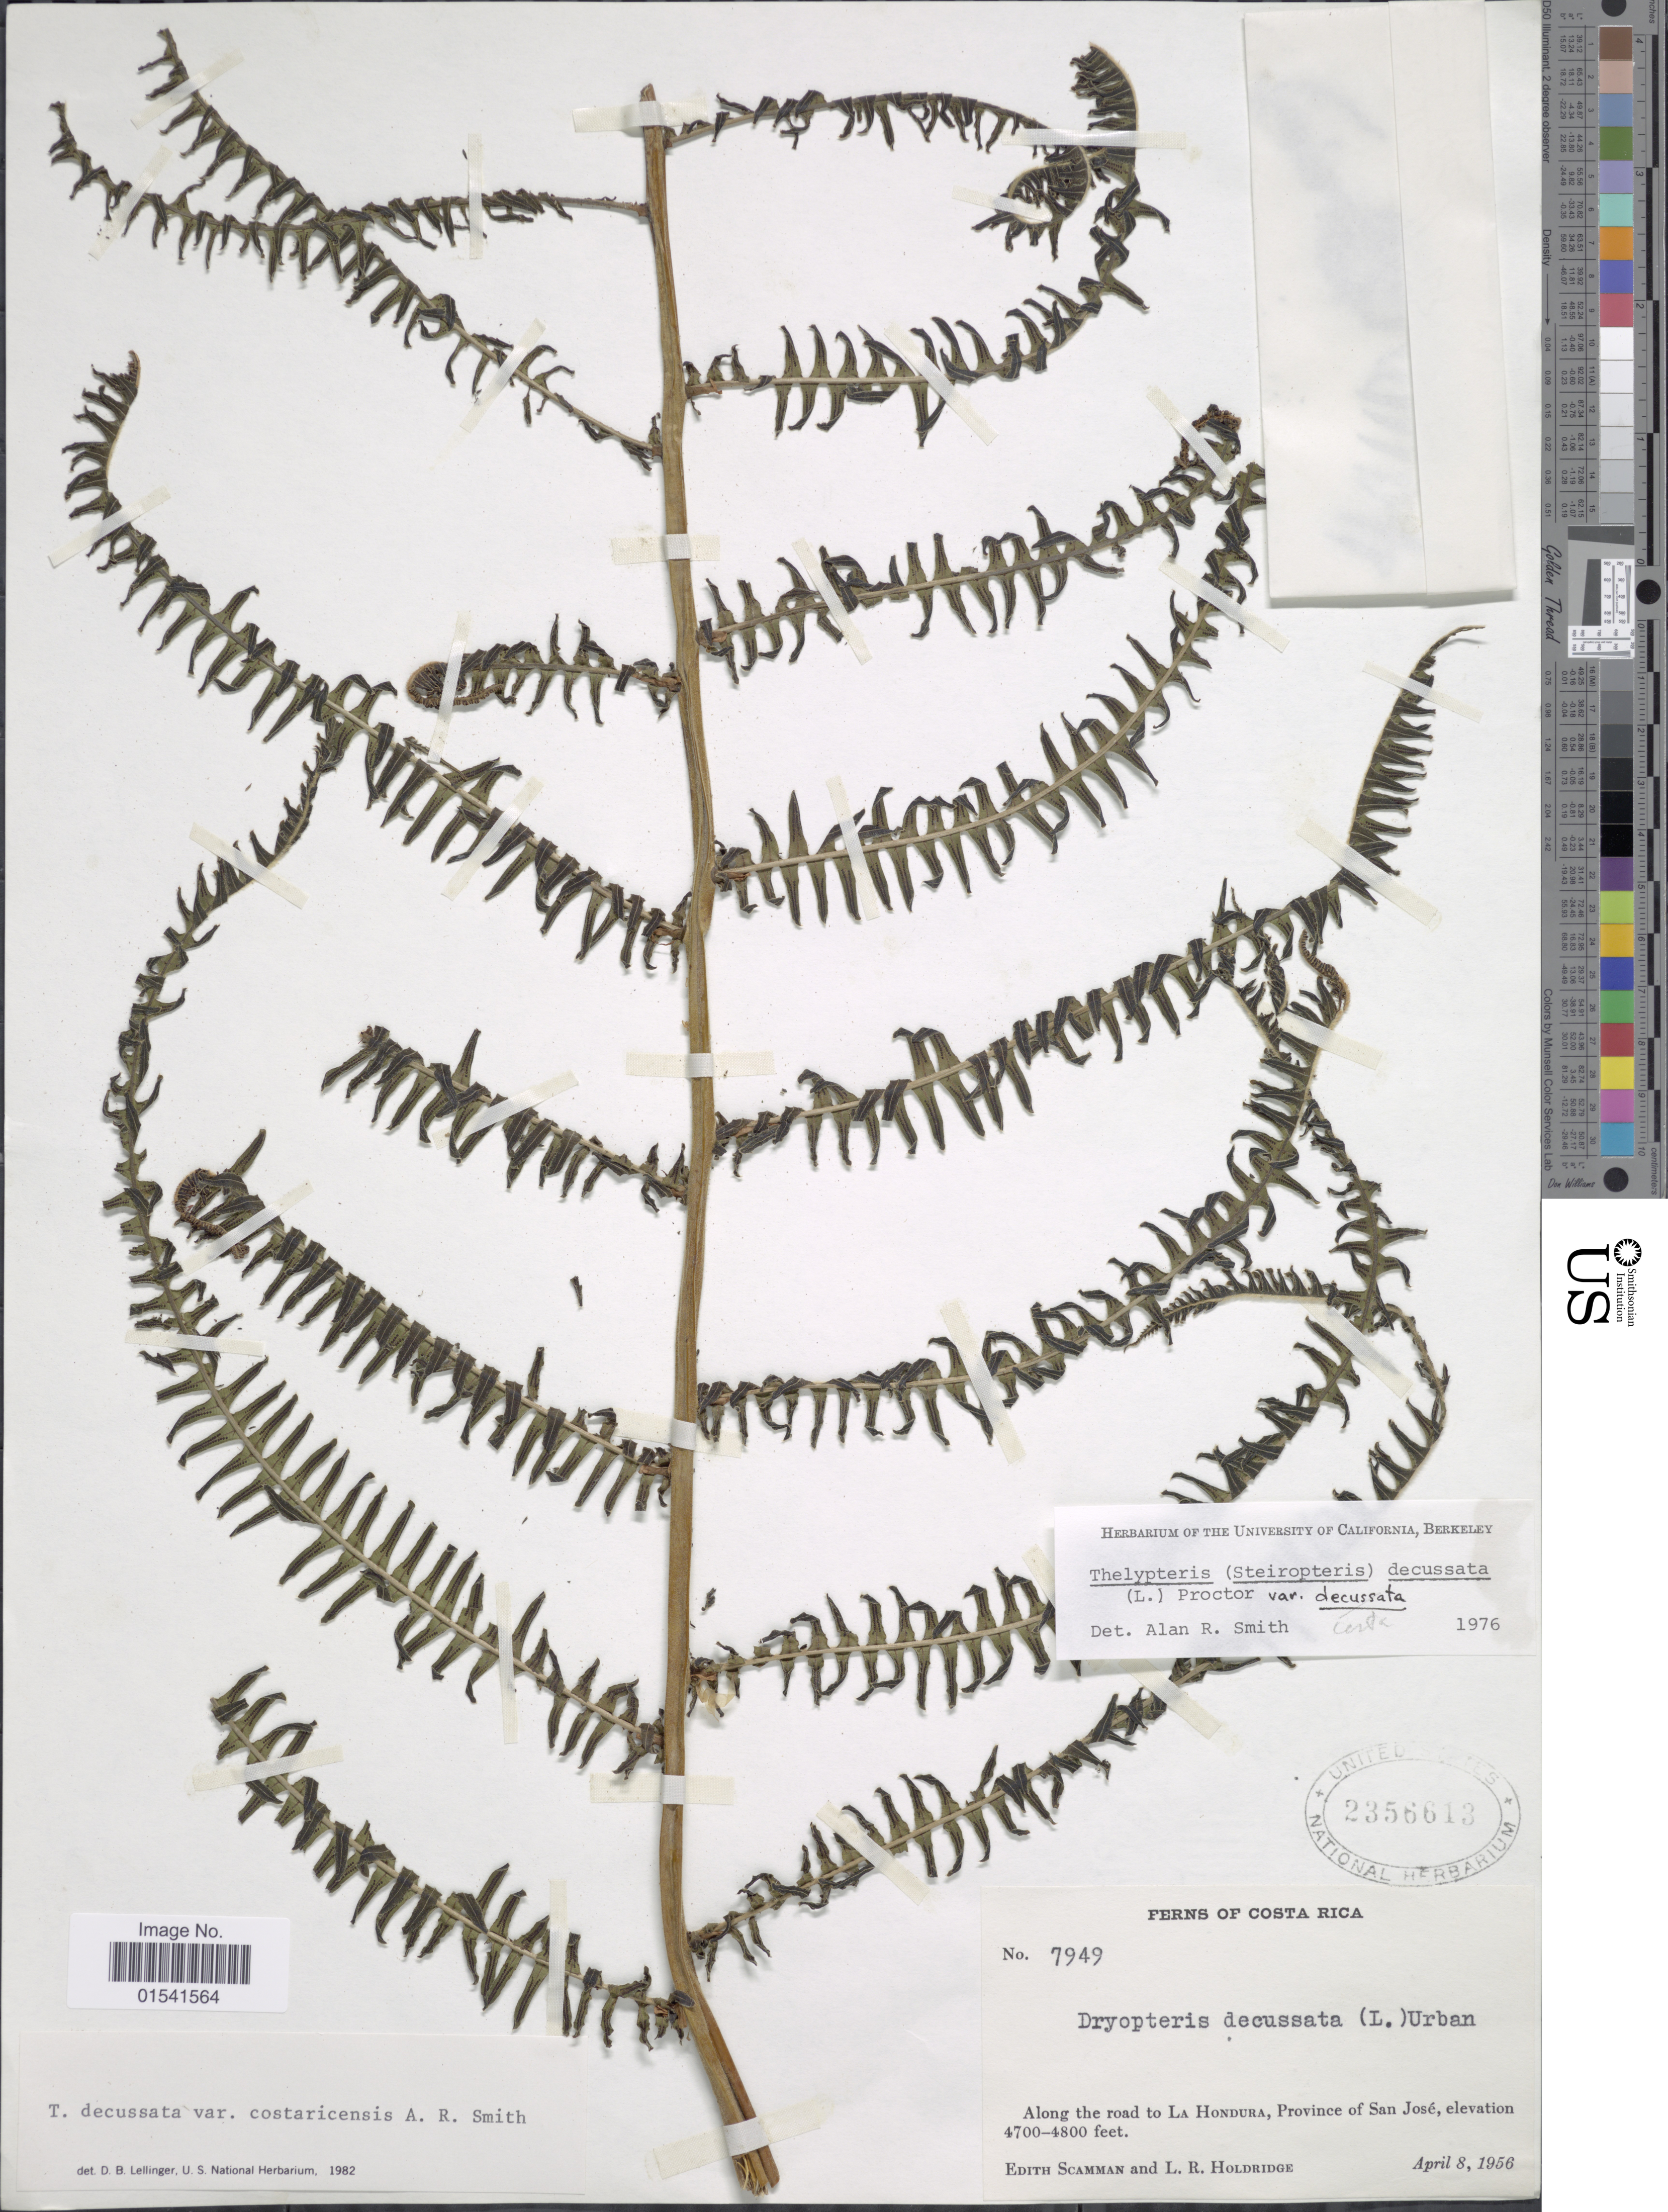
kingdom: Plantae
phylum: Tracheophyta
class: Polypodiopsida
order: Polypodiales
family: Thelypteridaceae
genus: Steiropteris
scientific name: Steiropteris decussata (L.) comb. nov., ined. 2015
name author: (L.)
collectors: E. Scamman & L. Holdridge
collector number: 7949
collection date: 1956-04-08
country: Costa Rica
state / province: San José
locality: Along the road to La Hondura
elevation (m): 1433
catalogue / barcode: US 2356613